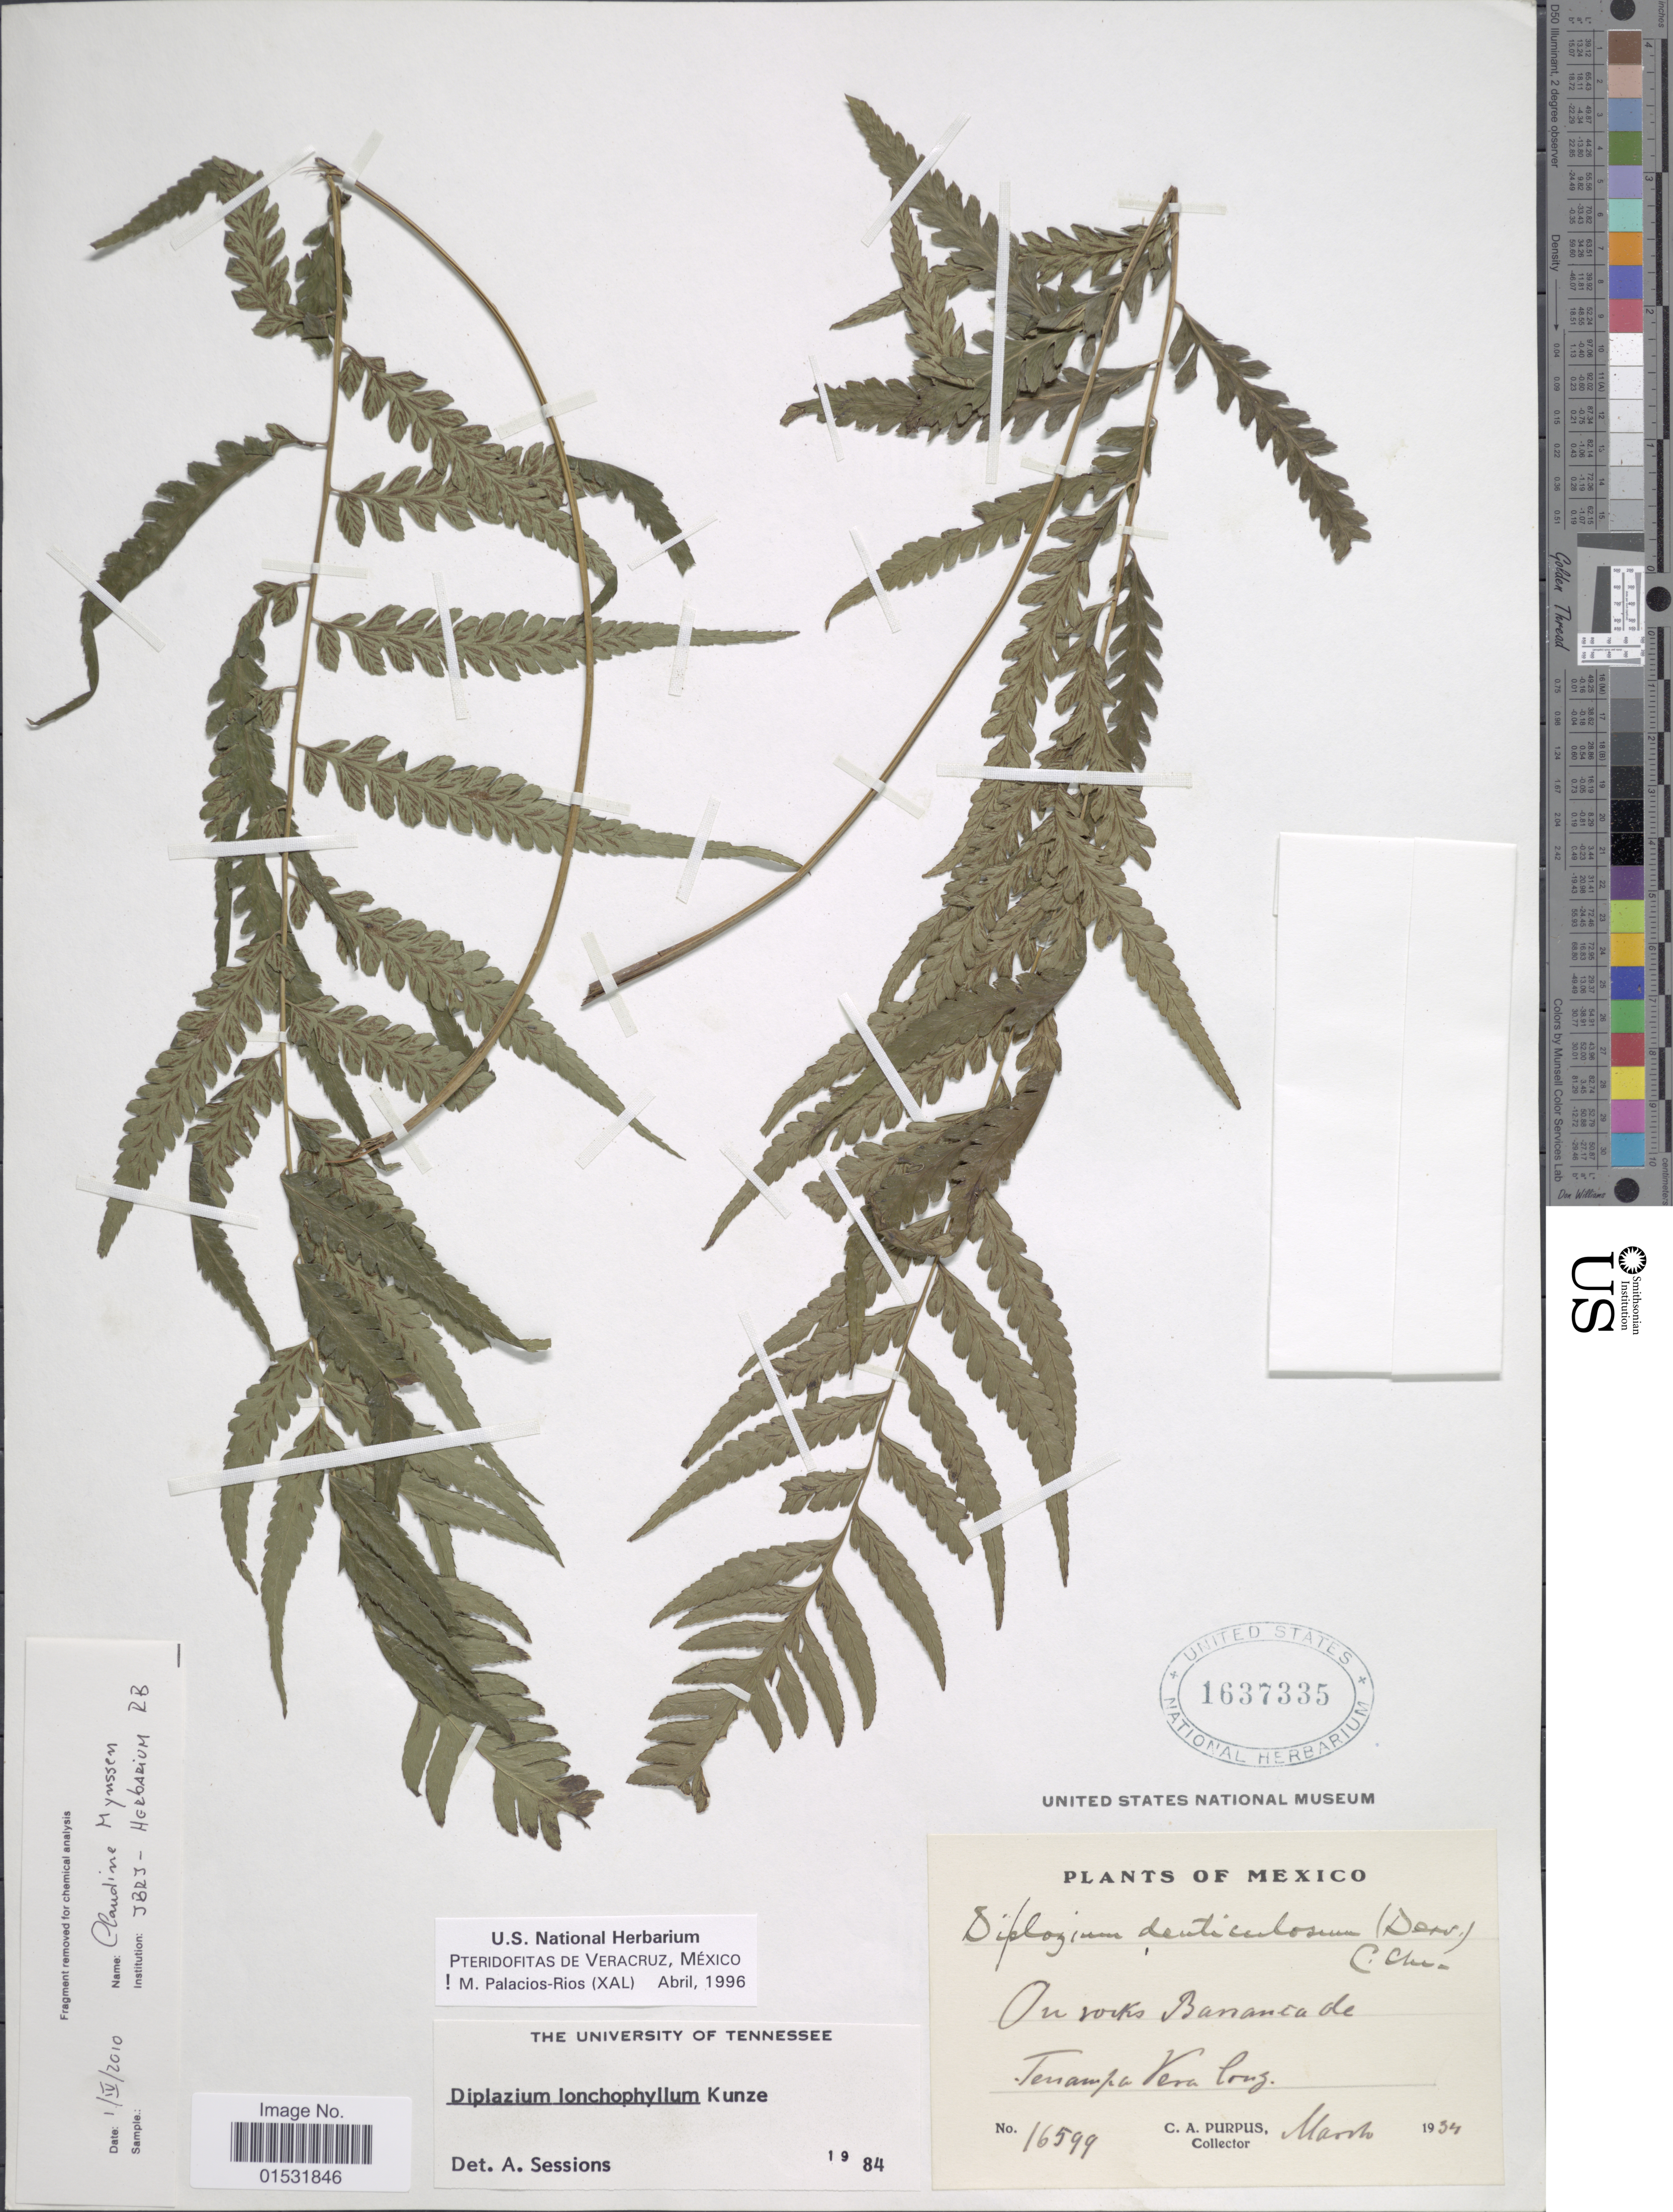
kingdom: Plantae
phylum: Tracheophyta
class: Polypodiopsida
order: Polypodiales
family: Athyriaceae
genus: Diplazium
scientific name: Diplazium lonchophyllum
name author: Kunze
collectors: C. A. Purpus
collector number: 16599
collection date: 1934-03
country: Mexico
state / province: Veracruz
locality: On rocks Barranca de Tenampa Vera Cruz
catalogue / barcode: US 1637335